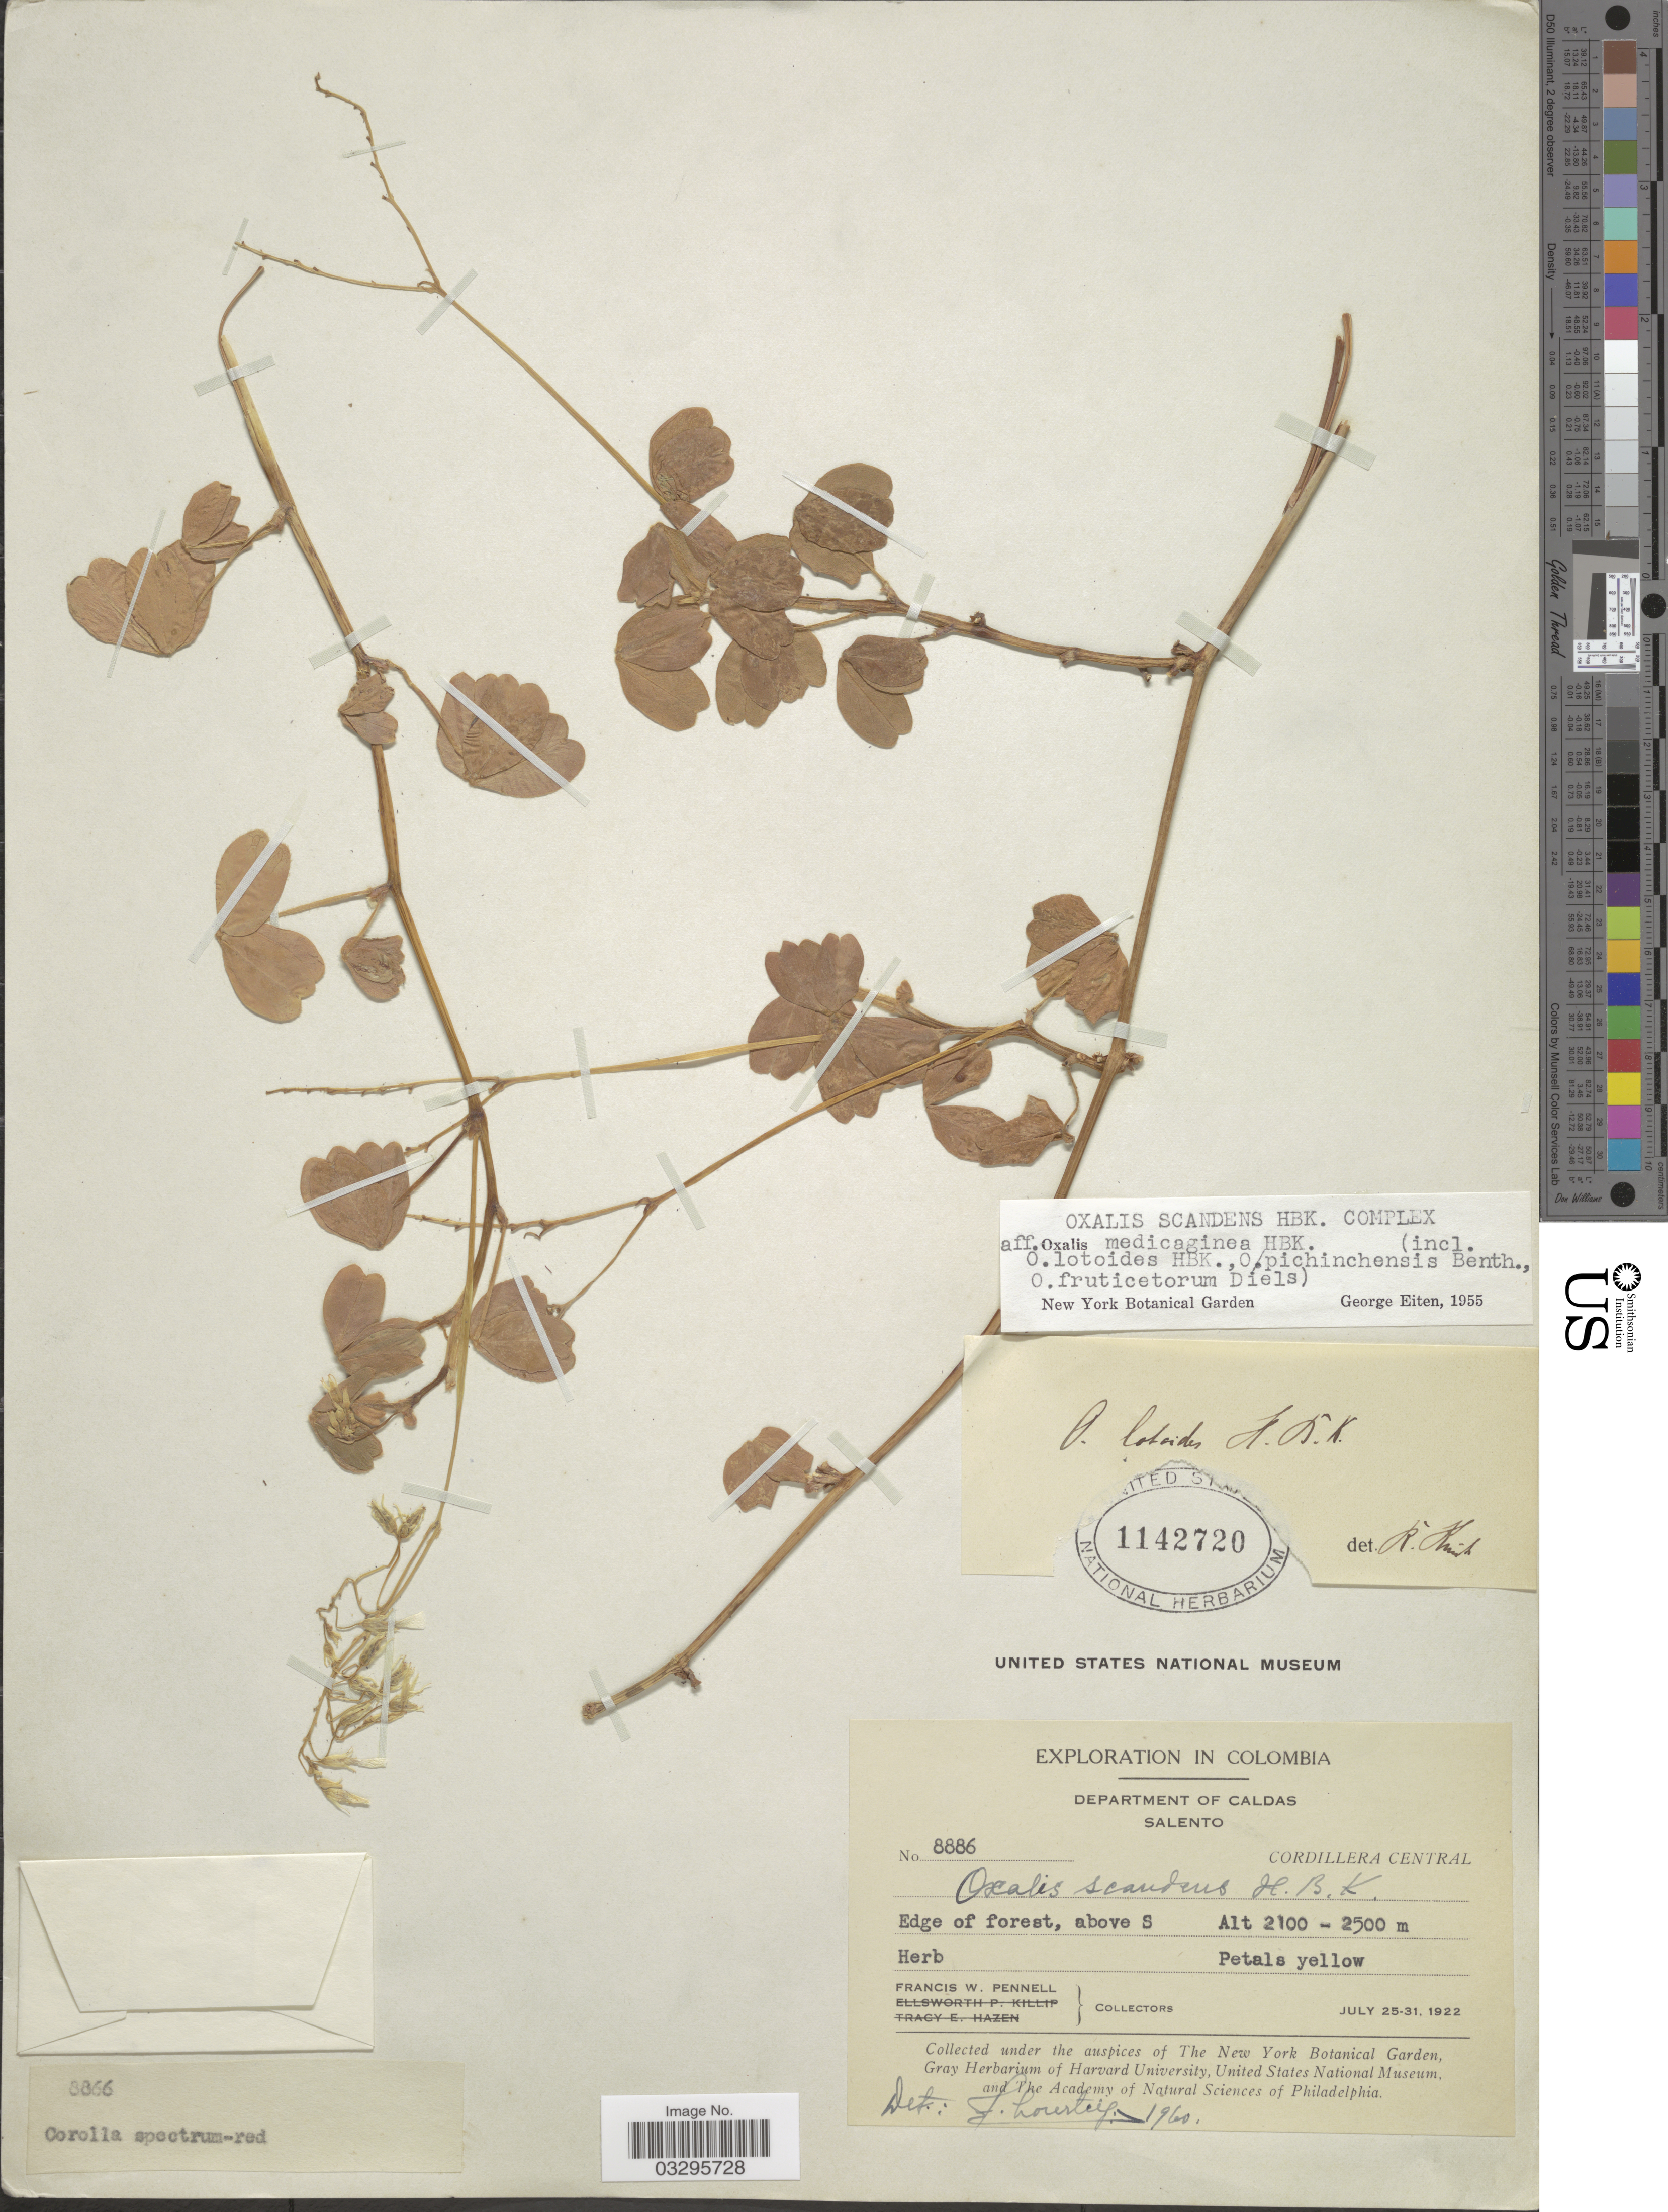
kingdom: Plantae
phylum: Tracheophyta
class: Magnoliopsida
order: Oxalidales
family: Oxalidaceae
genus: Oxalis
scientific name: Oxalis lotoides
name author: Kunth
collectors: F. W. Pennell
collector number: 8886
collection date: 1922-07-25/1922-07-31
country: Colombia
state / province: Caldas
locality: Department of Caldas, Salento, Cordillera Central. Edge of forest, above S.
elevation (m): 2100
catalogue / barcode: US 1142720